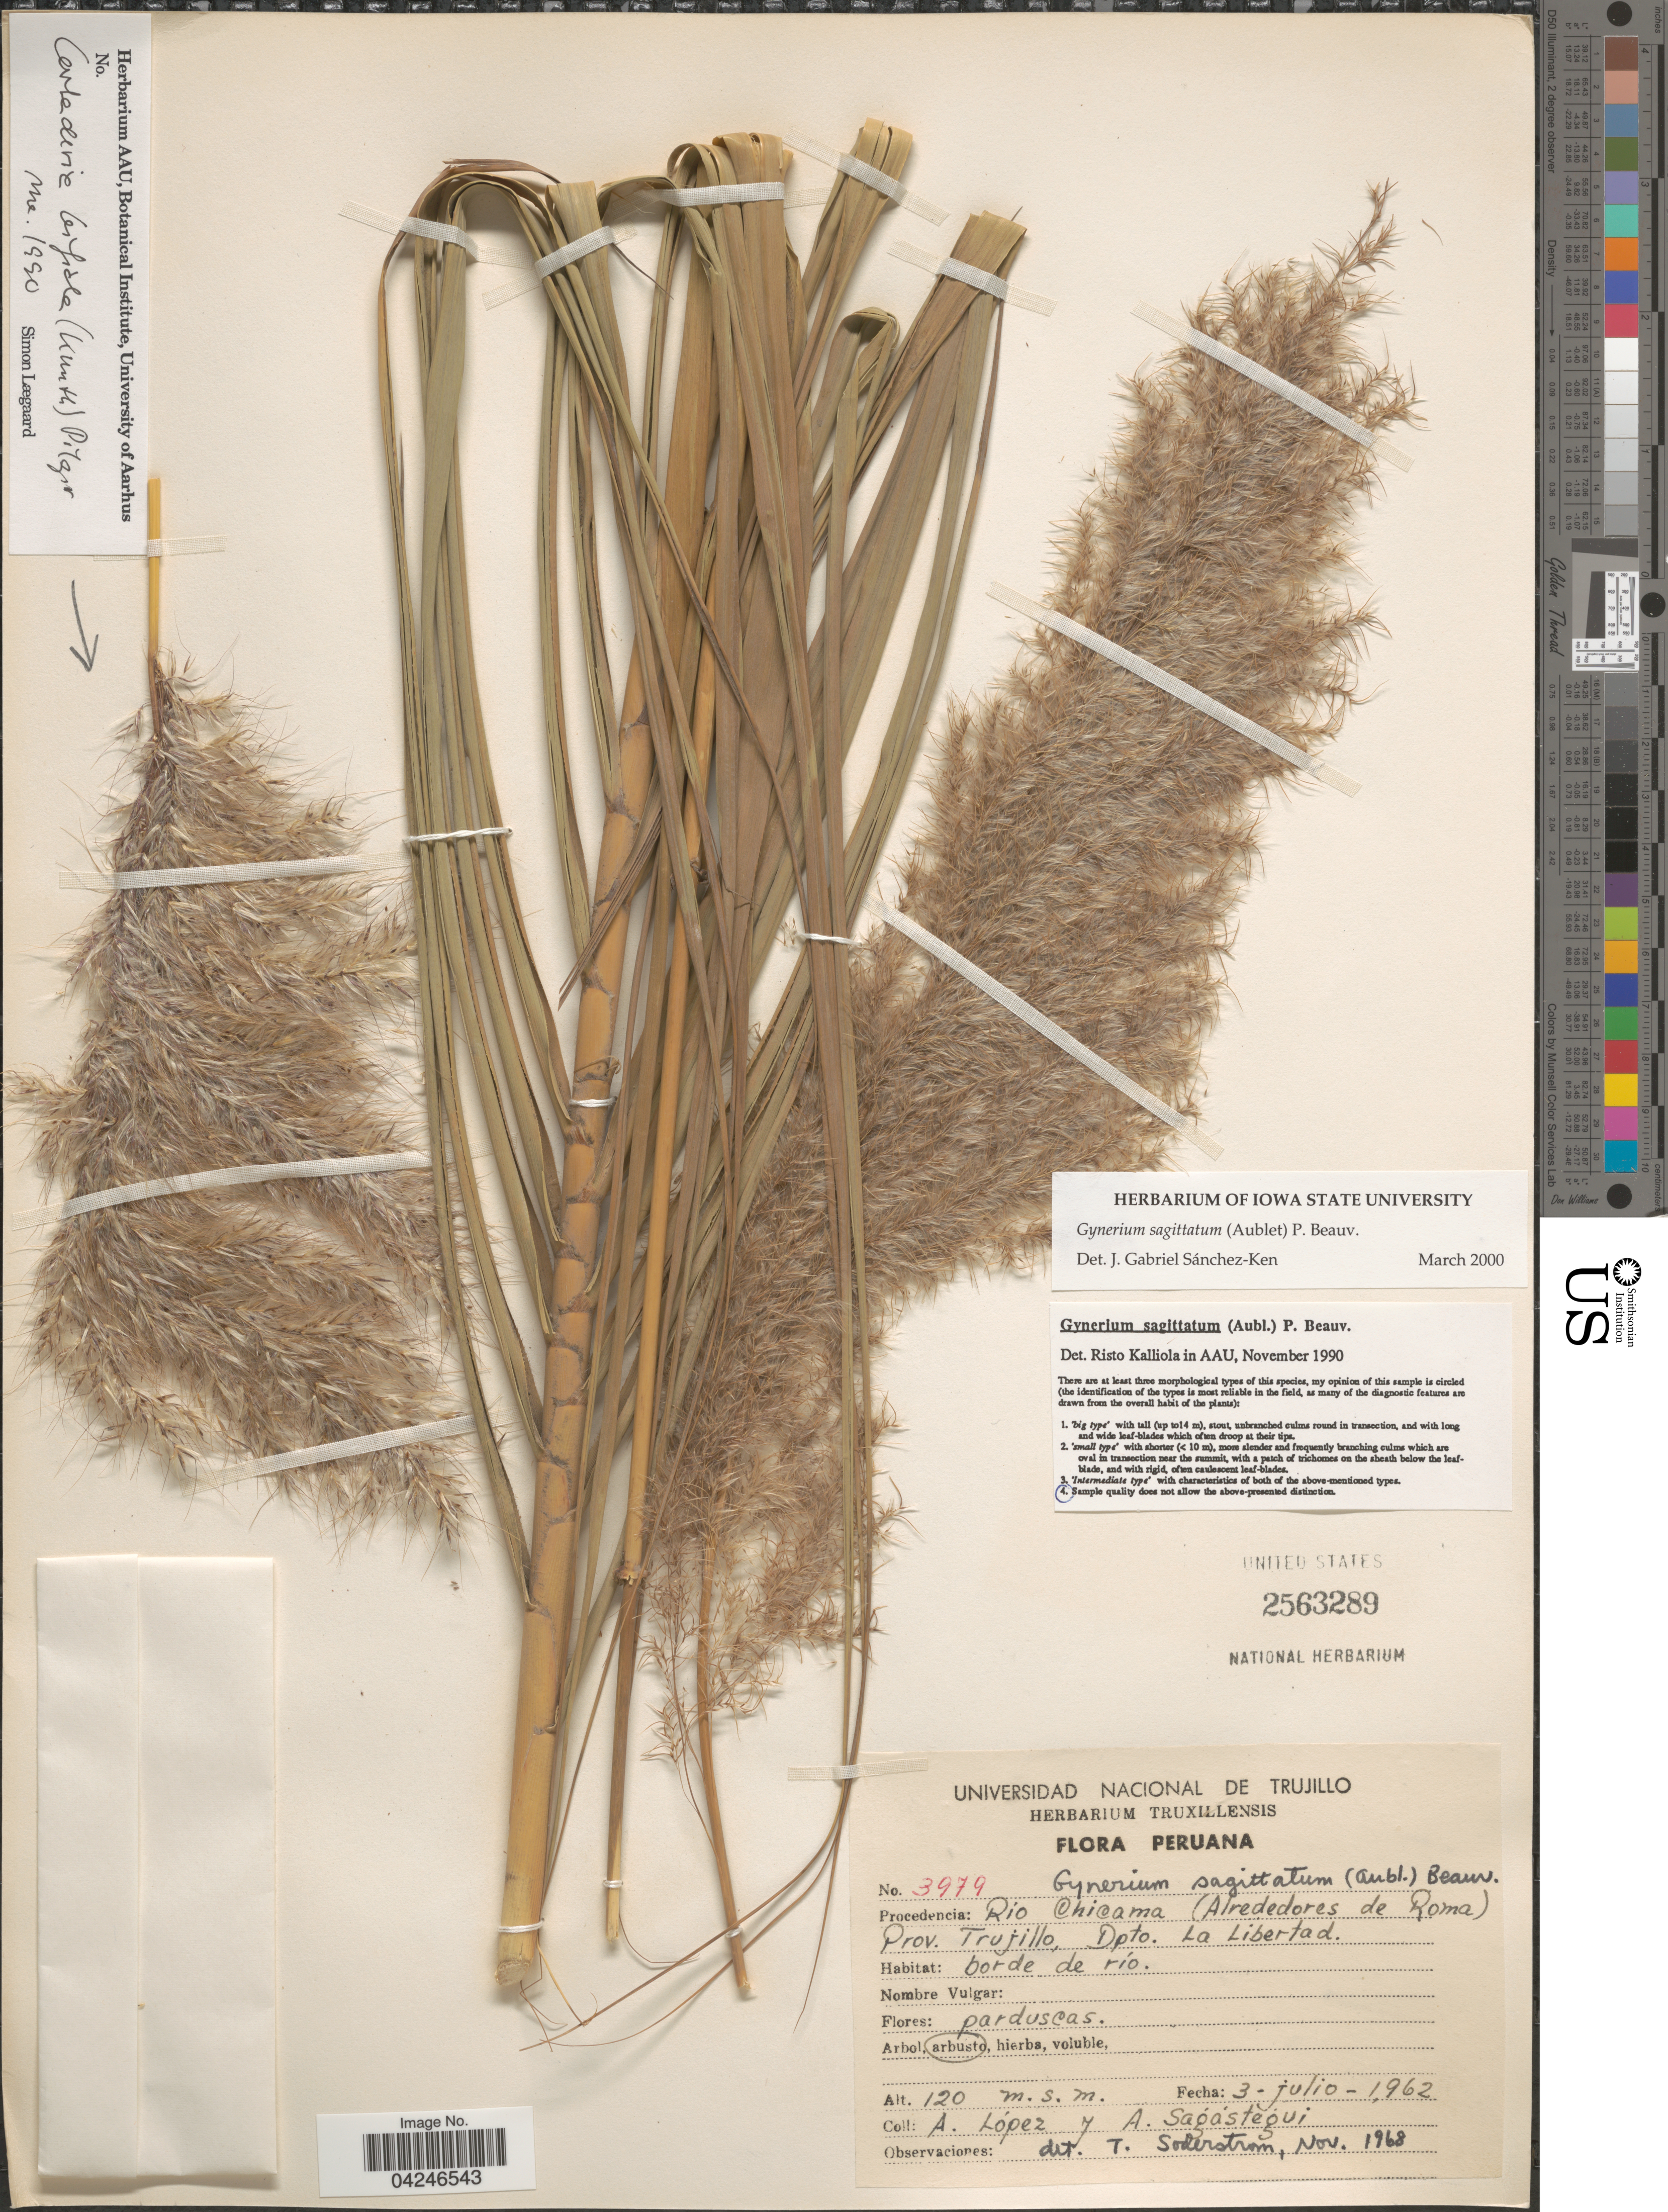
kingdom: Plantae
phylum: Tracheophyta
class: Liliopsida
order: Poales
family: Poaceae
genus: Gynerium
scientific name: Gynerium sagittatum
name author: (Aubl.) P. Beauv.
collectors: A. López & A. Sagastegui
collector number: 3979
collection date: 1962-07-03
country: Peru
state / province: La Libertad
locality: Rio Chicama (Alrededores de Roma) Prov. Trujillo, Dpto. La Libertad. Borde de río.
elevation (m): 120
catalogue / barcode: US 2563289